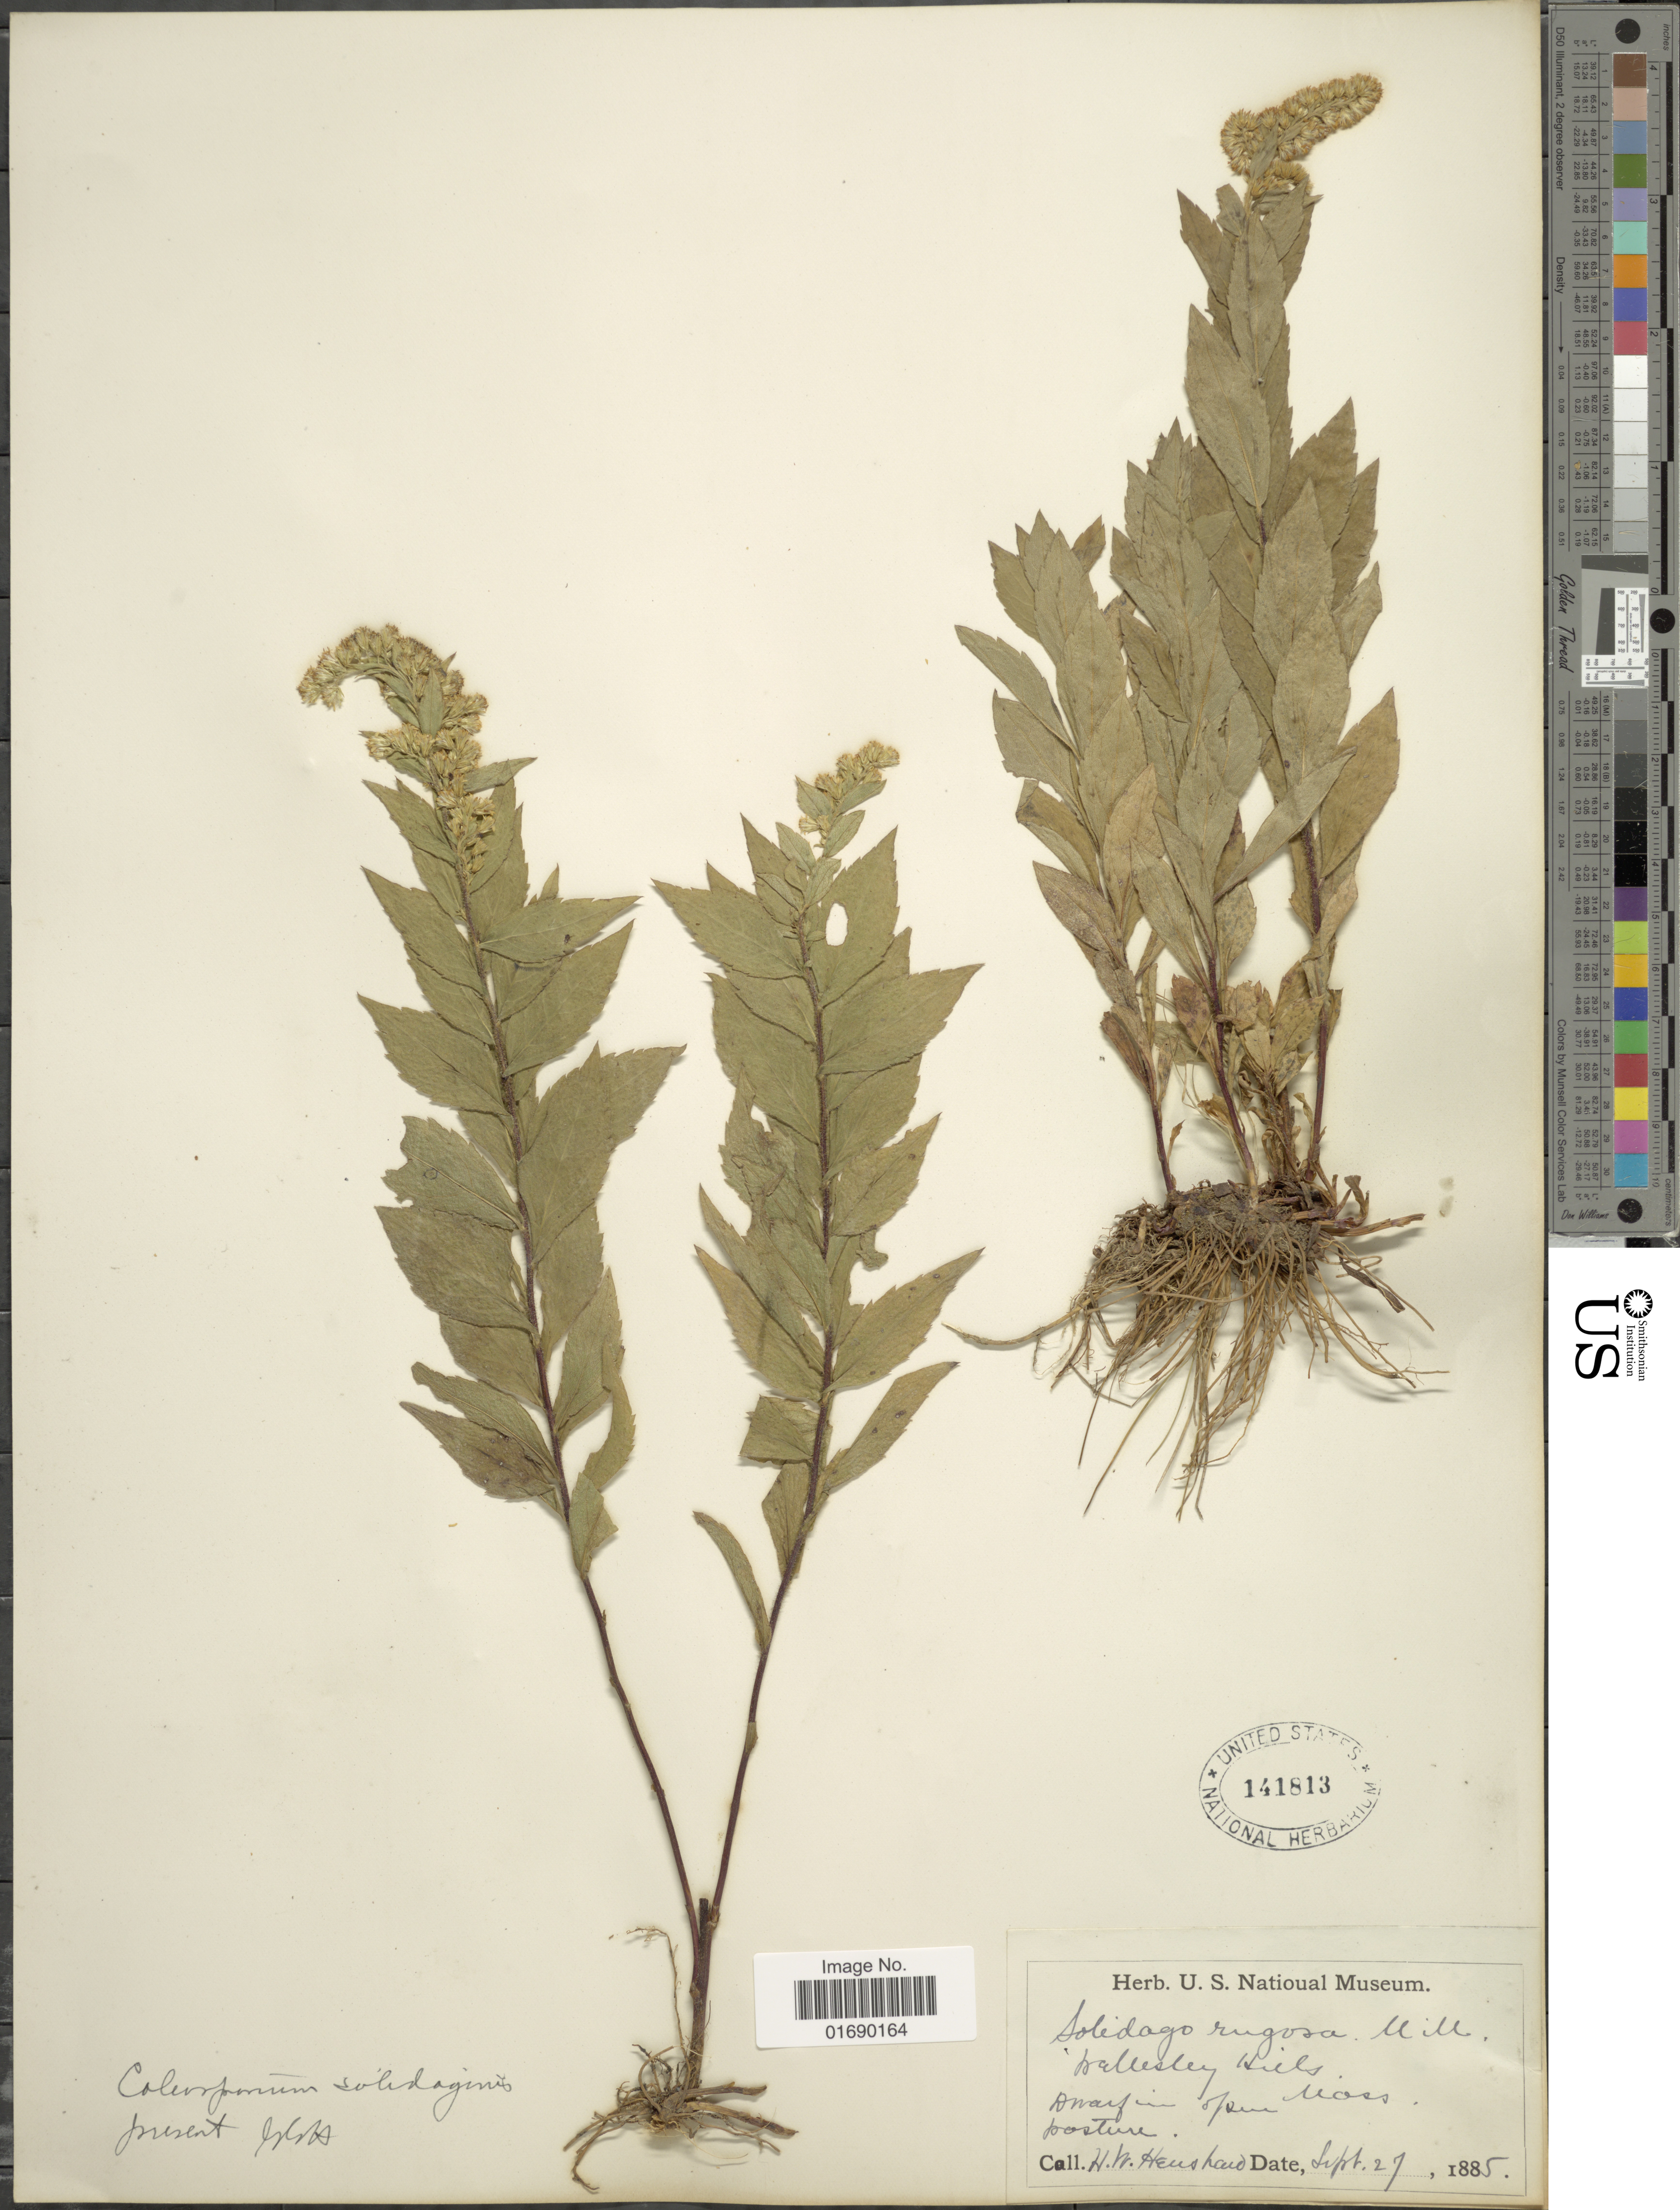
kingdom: Plantae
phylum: Tracheophyta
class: Magnoliopsida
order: Asterales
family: Asteraceae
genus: Solidago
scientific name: Solidago rugosa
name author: Mill.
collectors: H. Henshaw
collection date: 1885-09-27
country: United States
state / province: Massachusetts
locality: Wellesley Hills Dwarf in open pasture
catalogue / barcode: US 141813